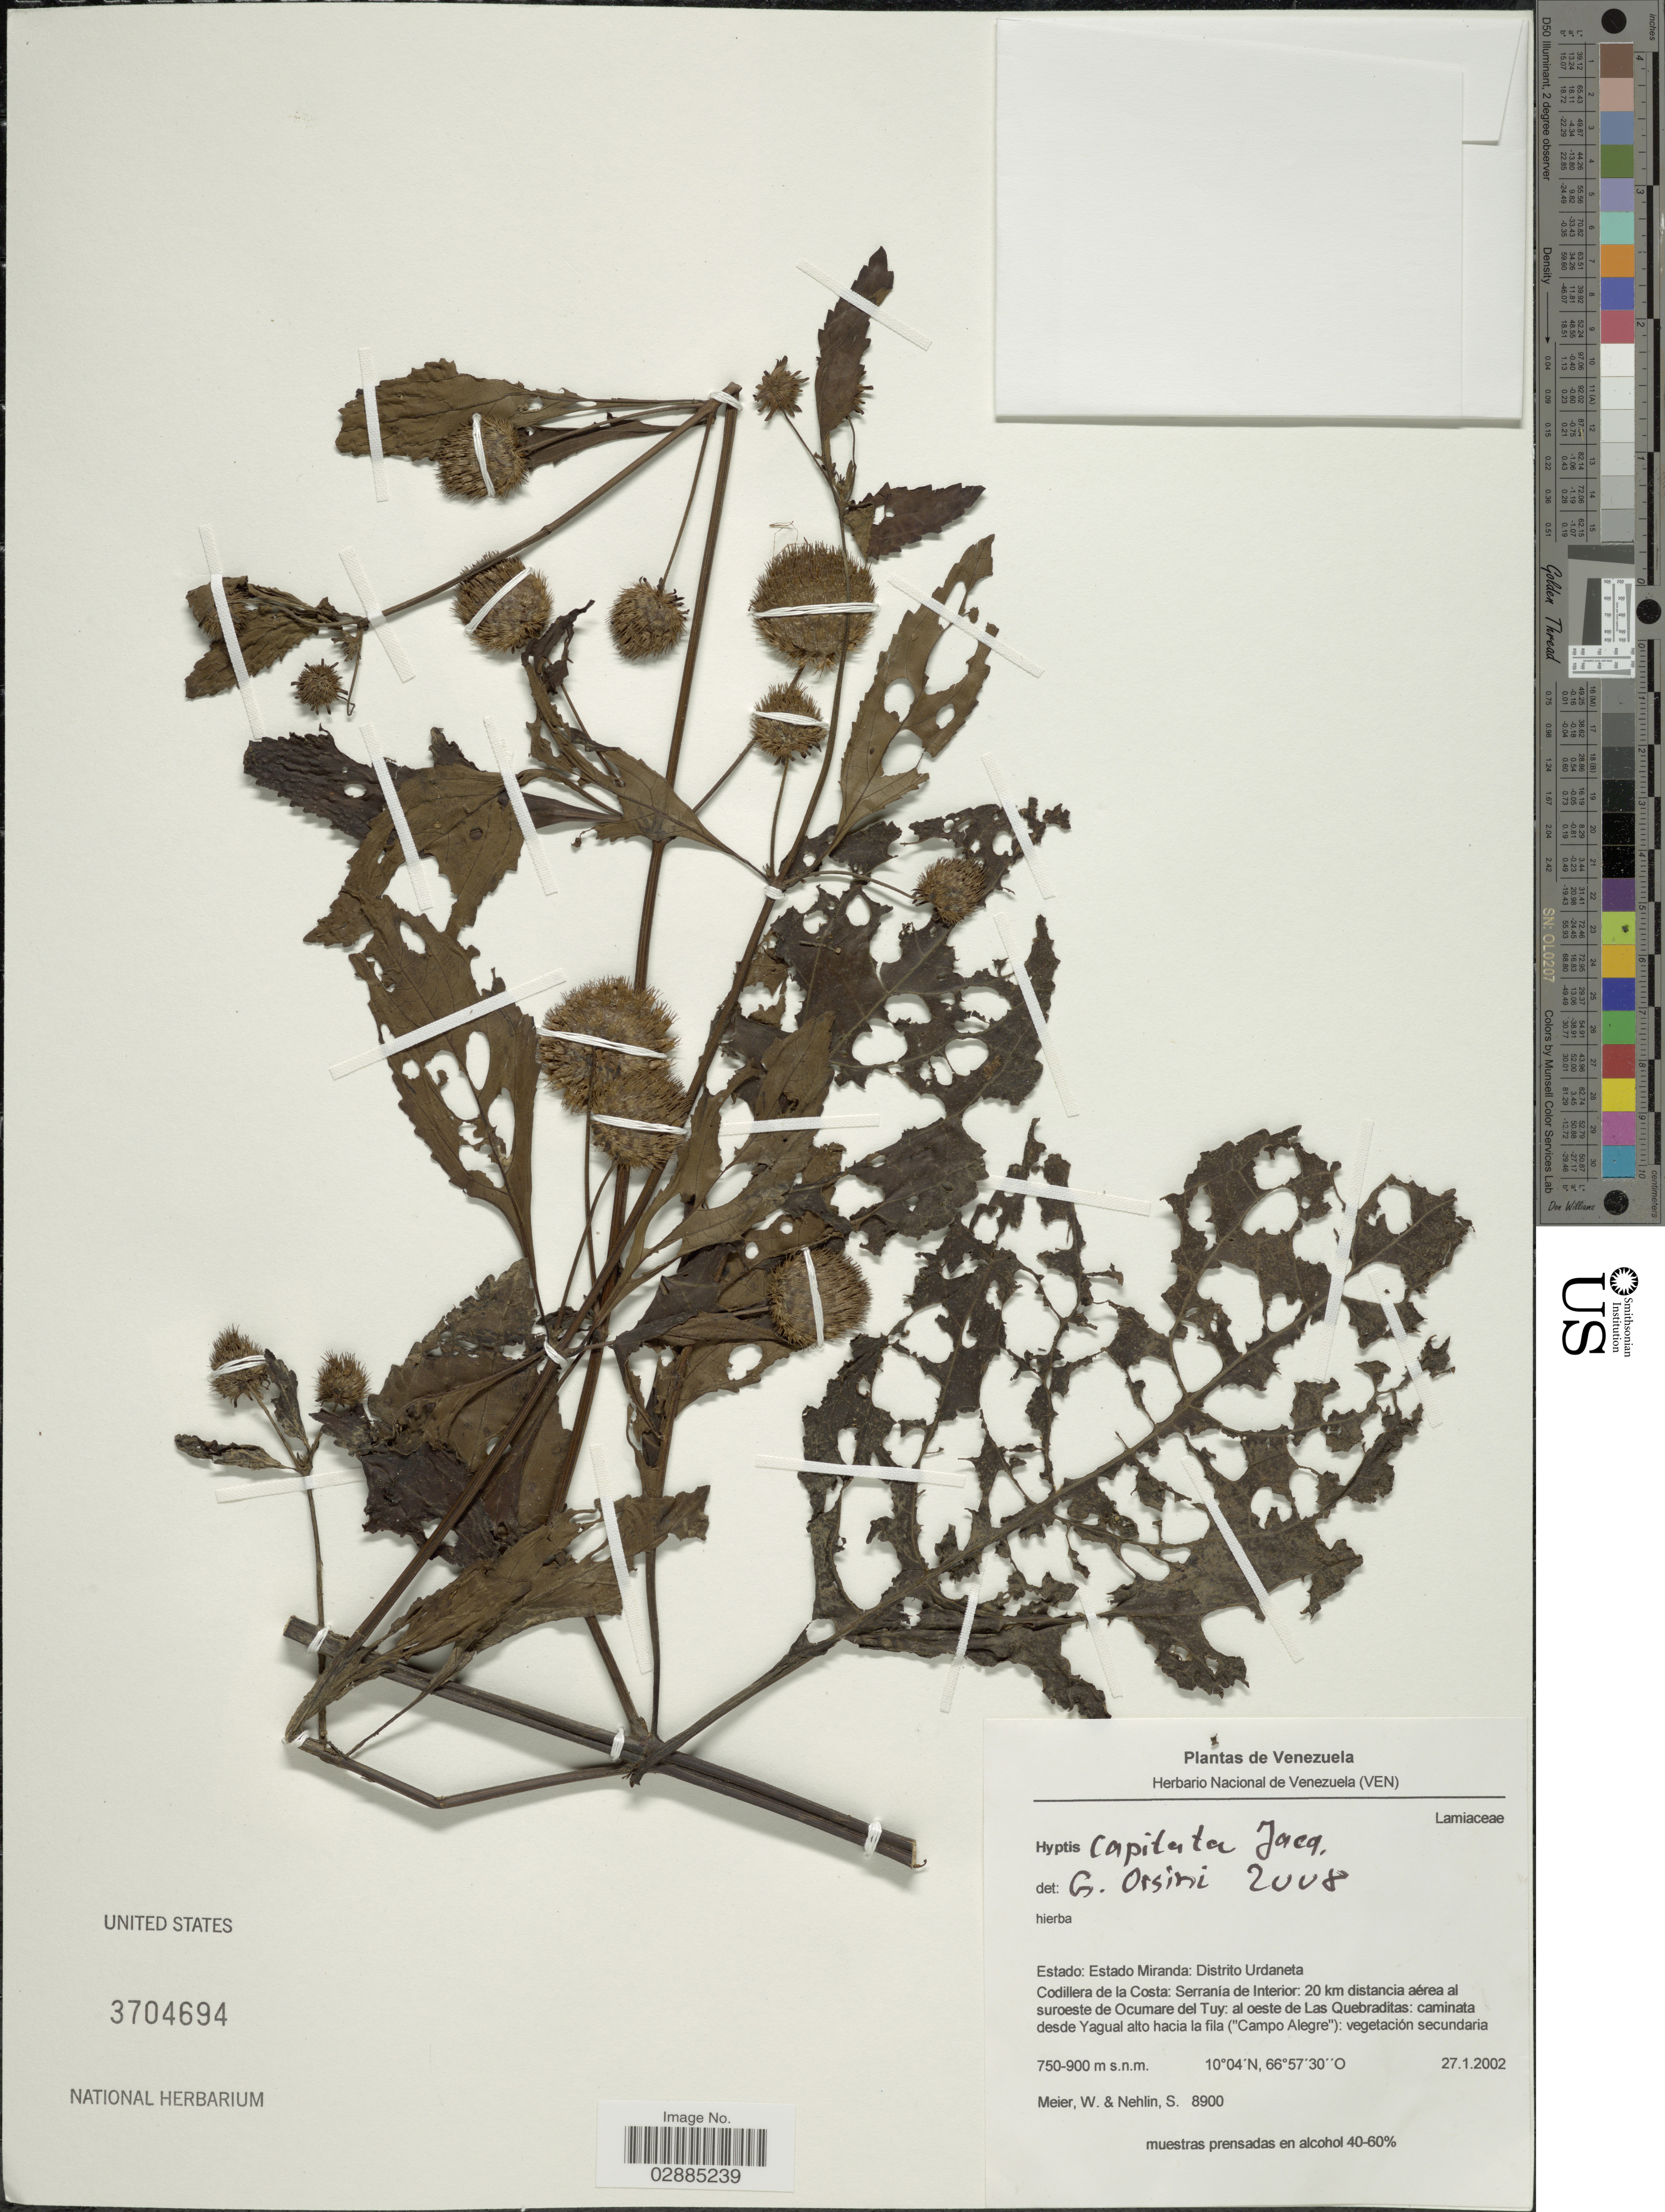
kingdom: Plantae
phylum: Tracheophyta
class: Magnoliopsida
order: Lamiales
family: Lamiaceae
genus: Hyptis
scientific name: Hyptis capitata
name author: Jacq.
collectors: W. Meier & S. Nehlin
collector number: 8900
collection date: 2002-01-27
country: Venezuela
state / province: Miranda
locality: Estado: Estado Miranda: Distrito Urdaneta. Cordillera de la Costa: Serranía de Interior: 20 km distancia aérea al suroeste de Ocumare del Tuy: al oeste de Las Quebraditas: caminata desde Yagua alto hacia la fila ("Campo Alegre").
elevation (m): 750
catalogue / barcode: US 3704694